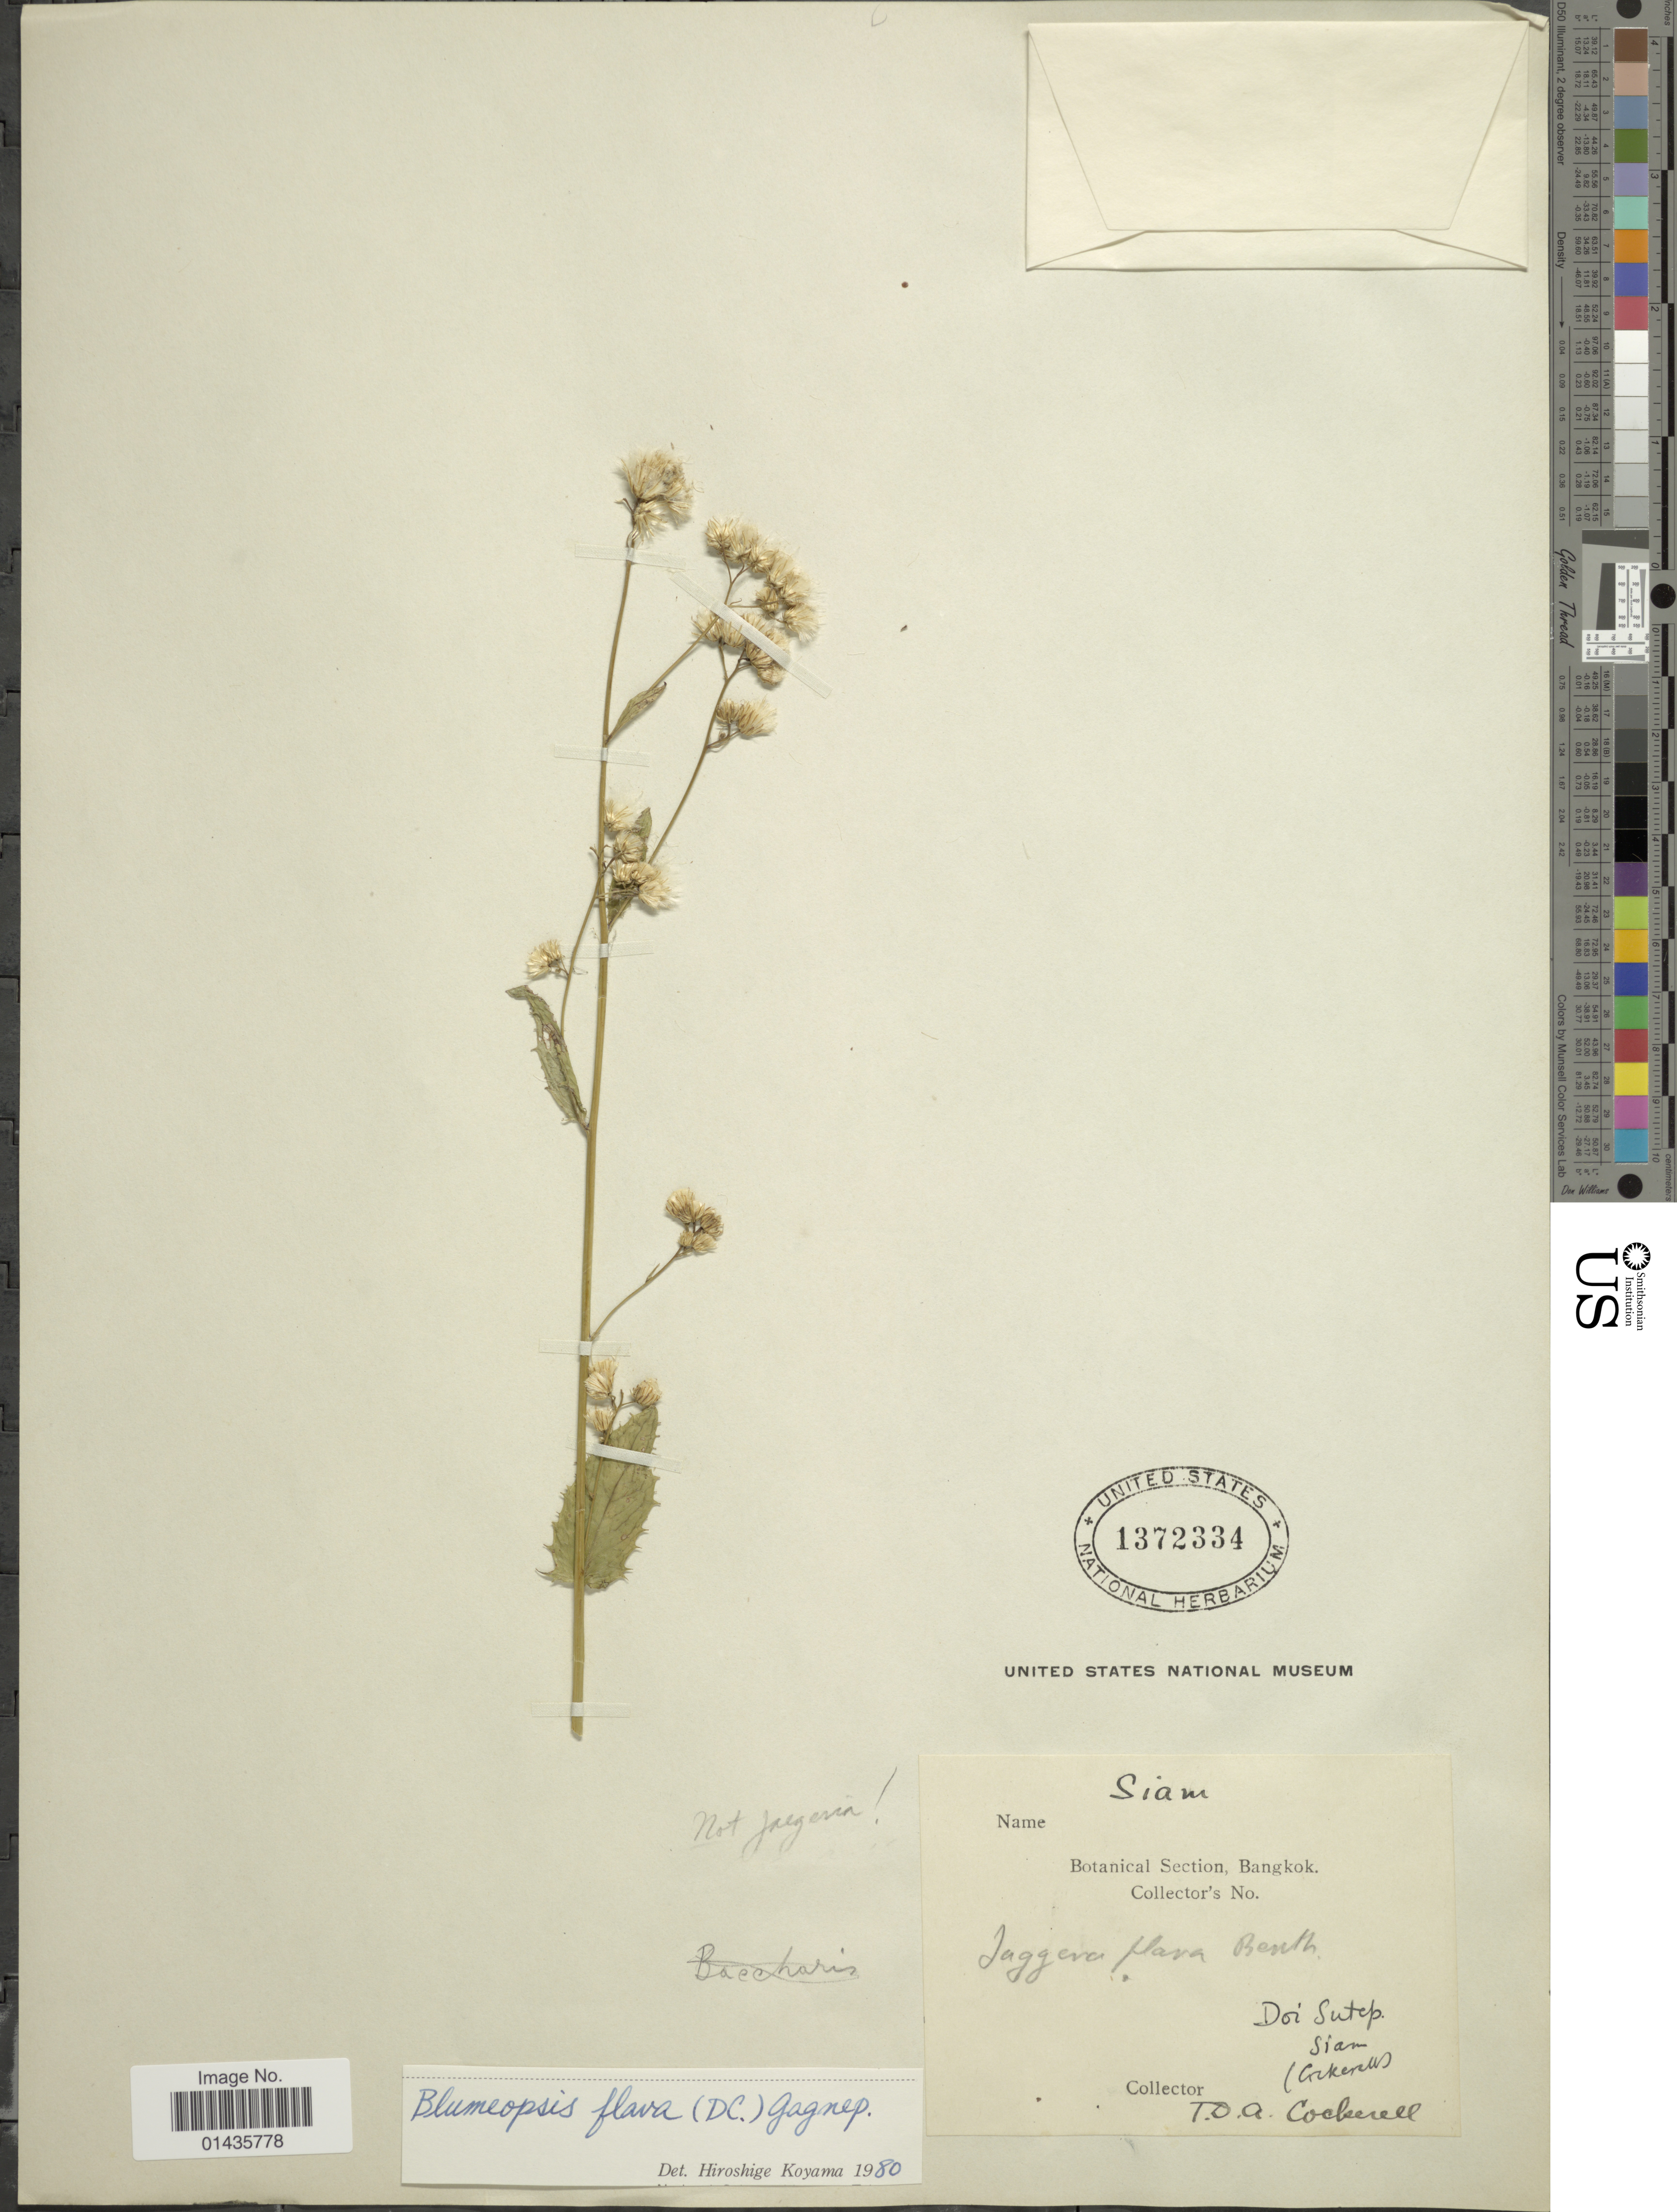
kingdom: Plantae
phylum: Tracheophyta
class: Magnoliopsida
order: Asterales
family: Asteraceae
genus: Blumeopsis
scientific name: Blumeopsis falcata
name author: (D. Don) Merr.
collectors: T. Cockerell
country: Thailand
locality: Siam, Doi Sutep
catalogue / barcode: US 1372334